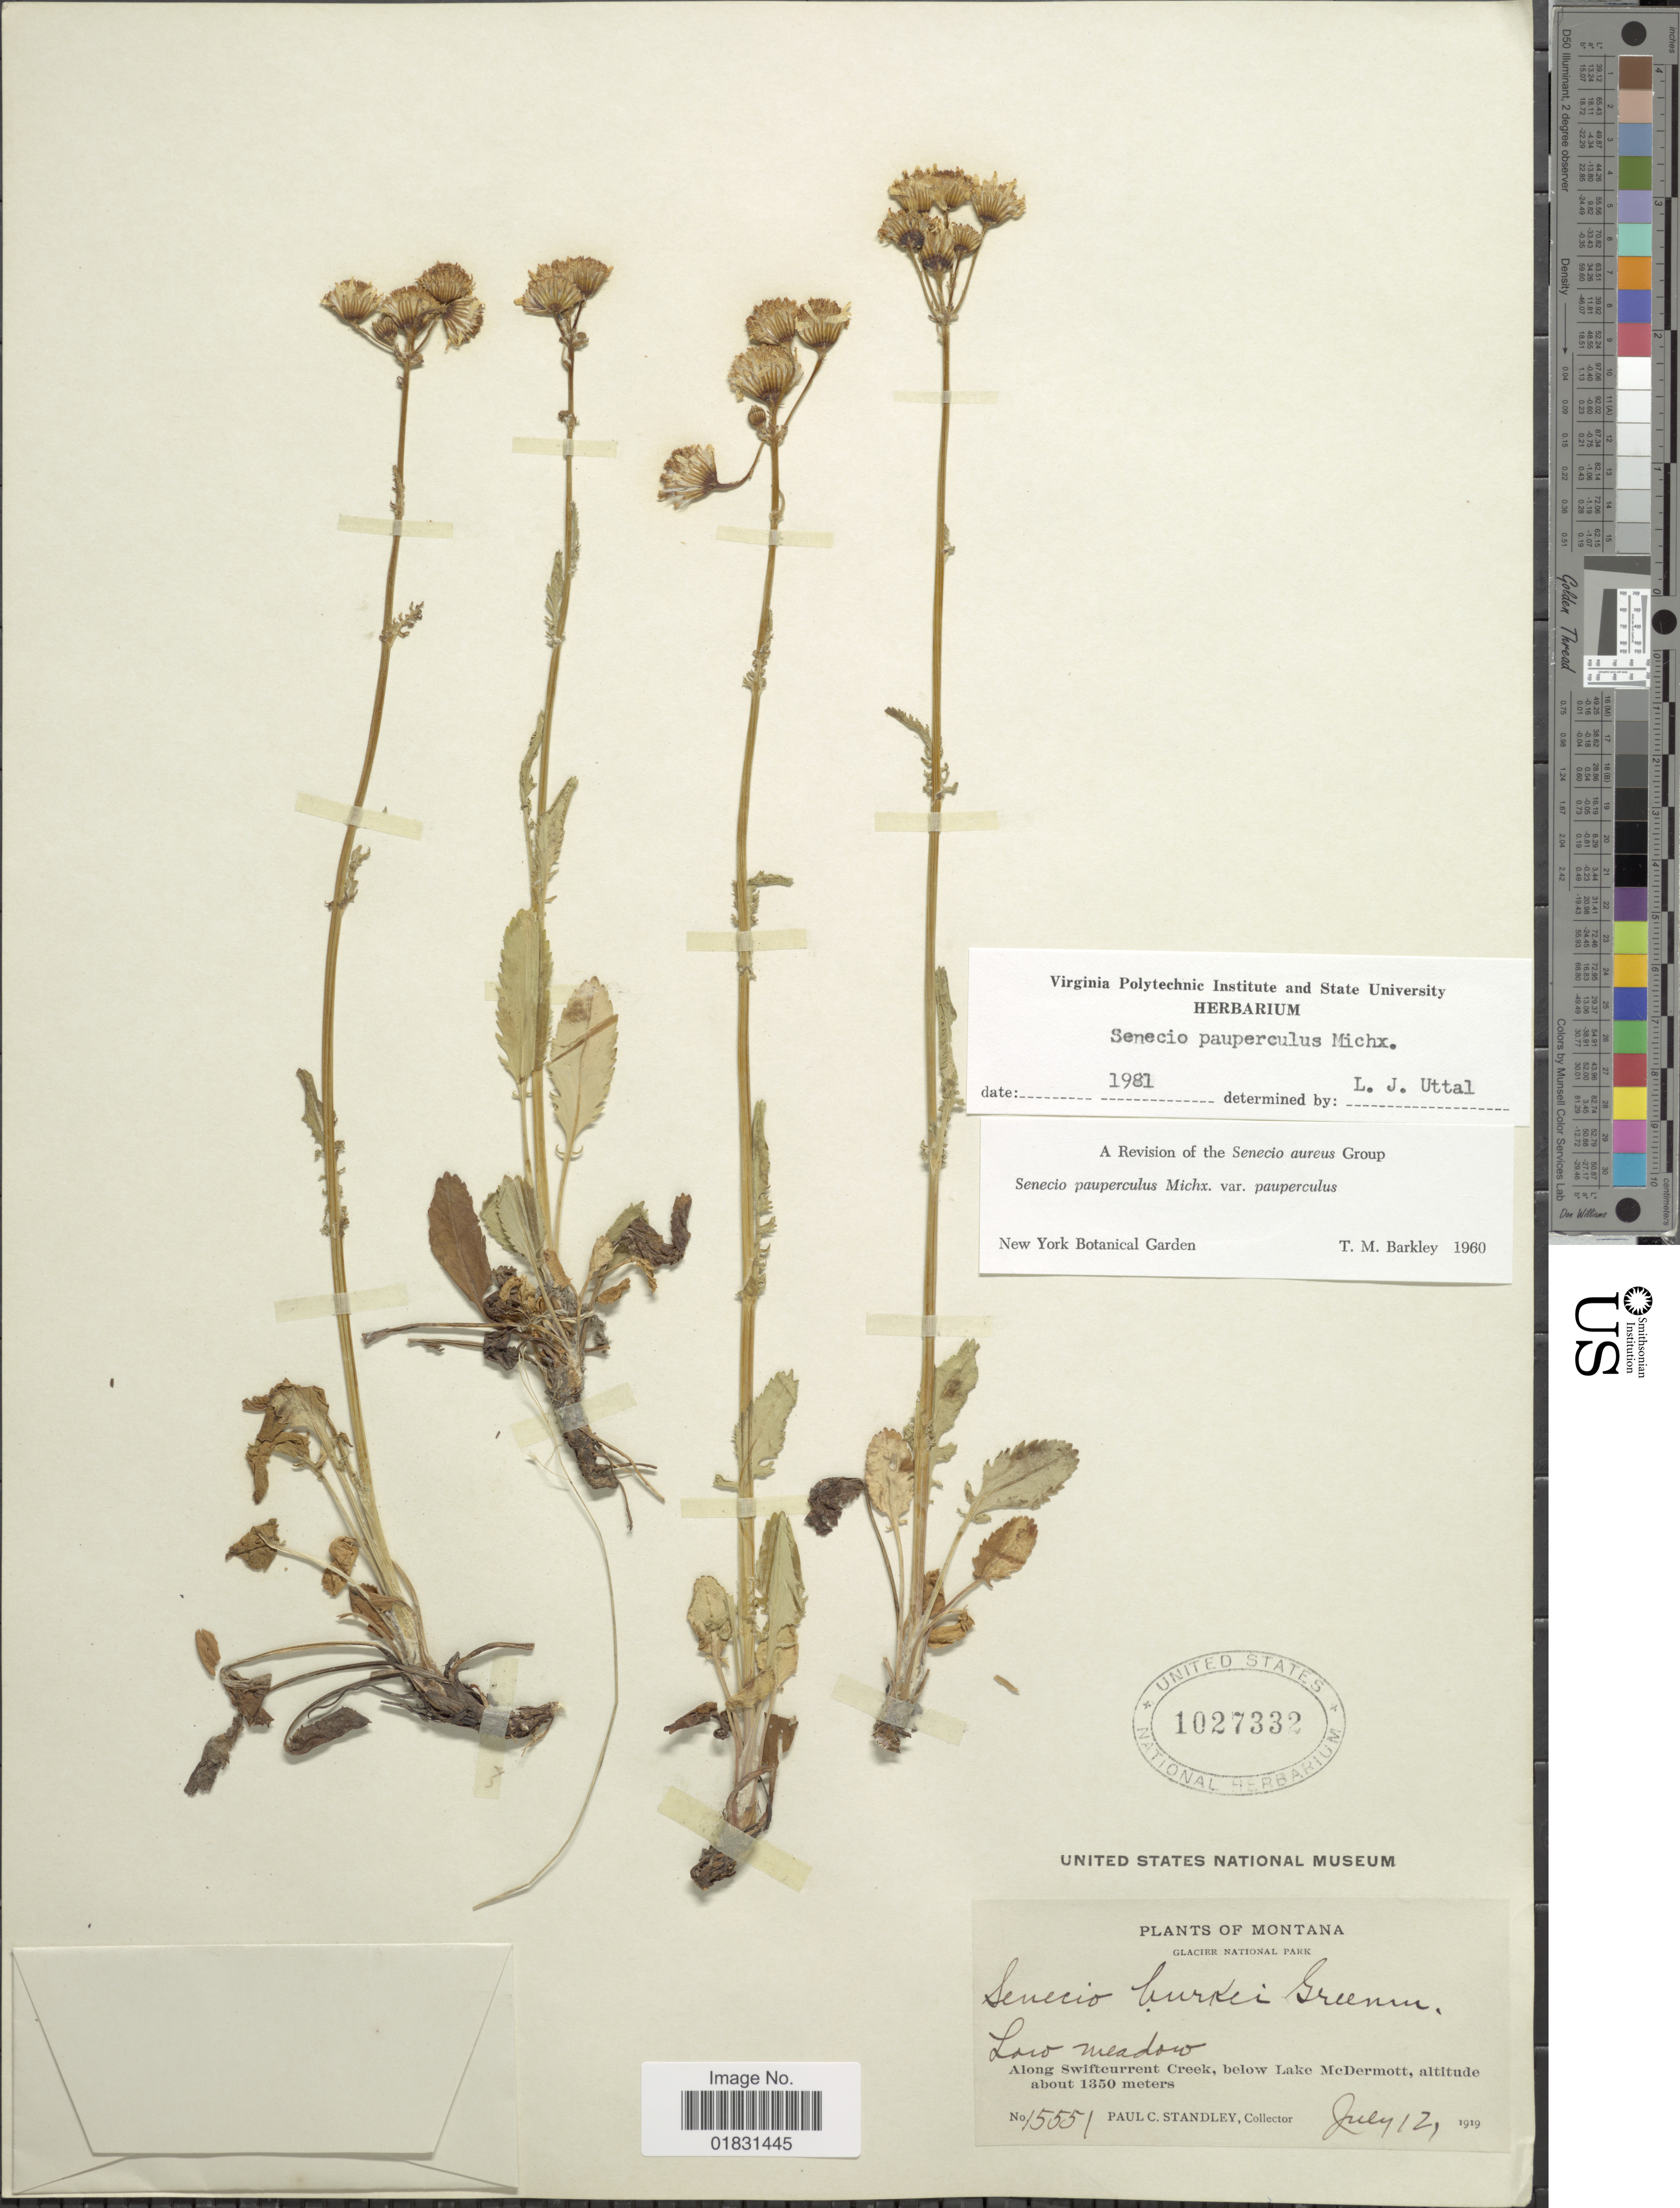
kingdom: Plantae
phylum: Tracheophyta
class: Magnoliopsida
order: Asterales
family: Asteraceae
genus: Packera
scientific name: Packera paupercula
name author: (Michx.) Á. Löve & D. Löve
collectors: P. C. Standley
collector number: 15551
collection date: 1919-07-12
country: United States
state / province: Montana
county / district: Glacier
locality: Glacier National Park, Low meadow, Along Swiftcurrent Creek, below Lake McDermott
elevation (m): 1350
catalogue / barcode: US 1027332